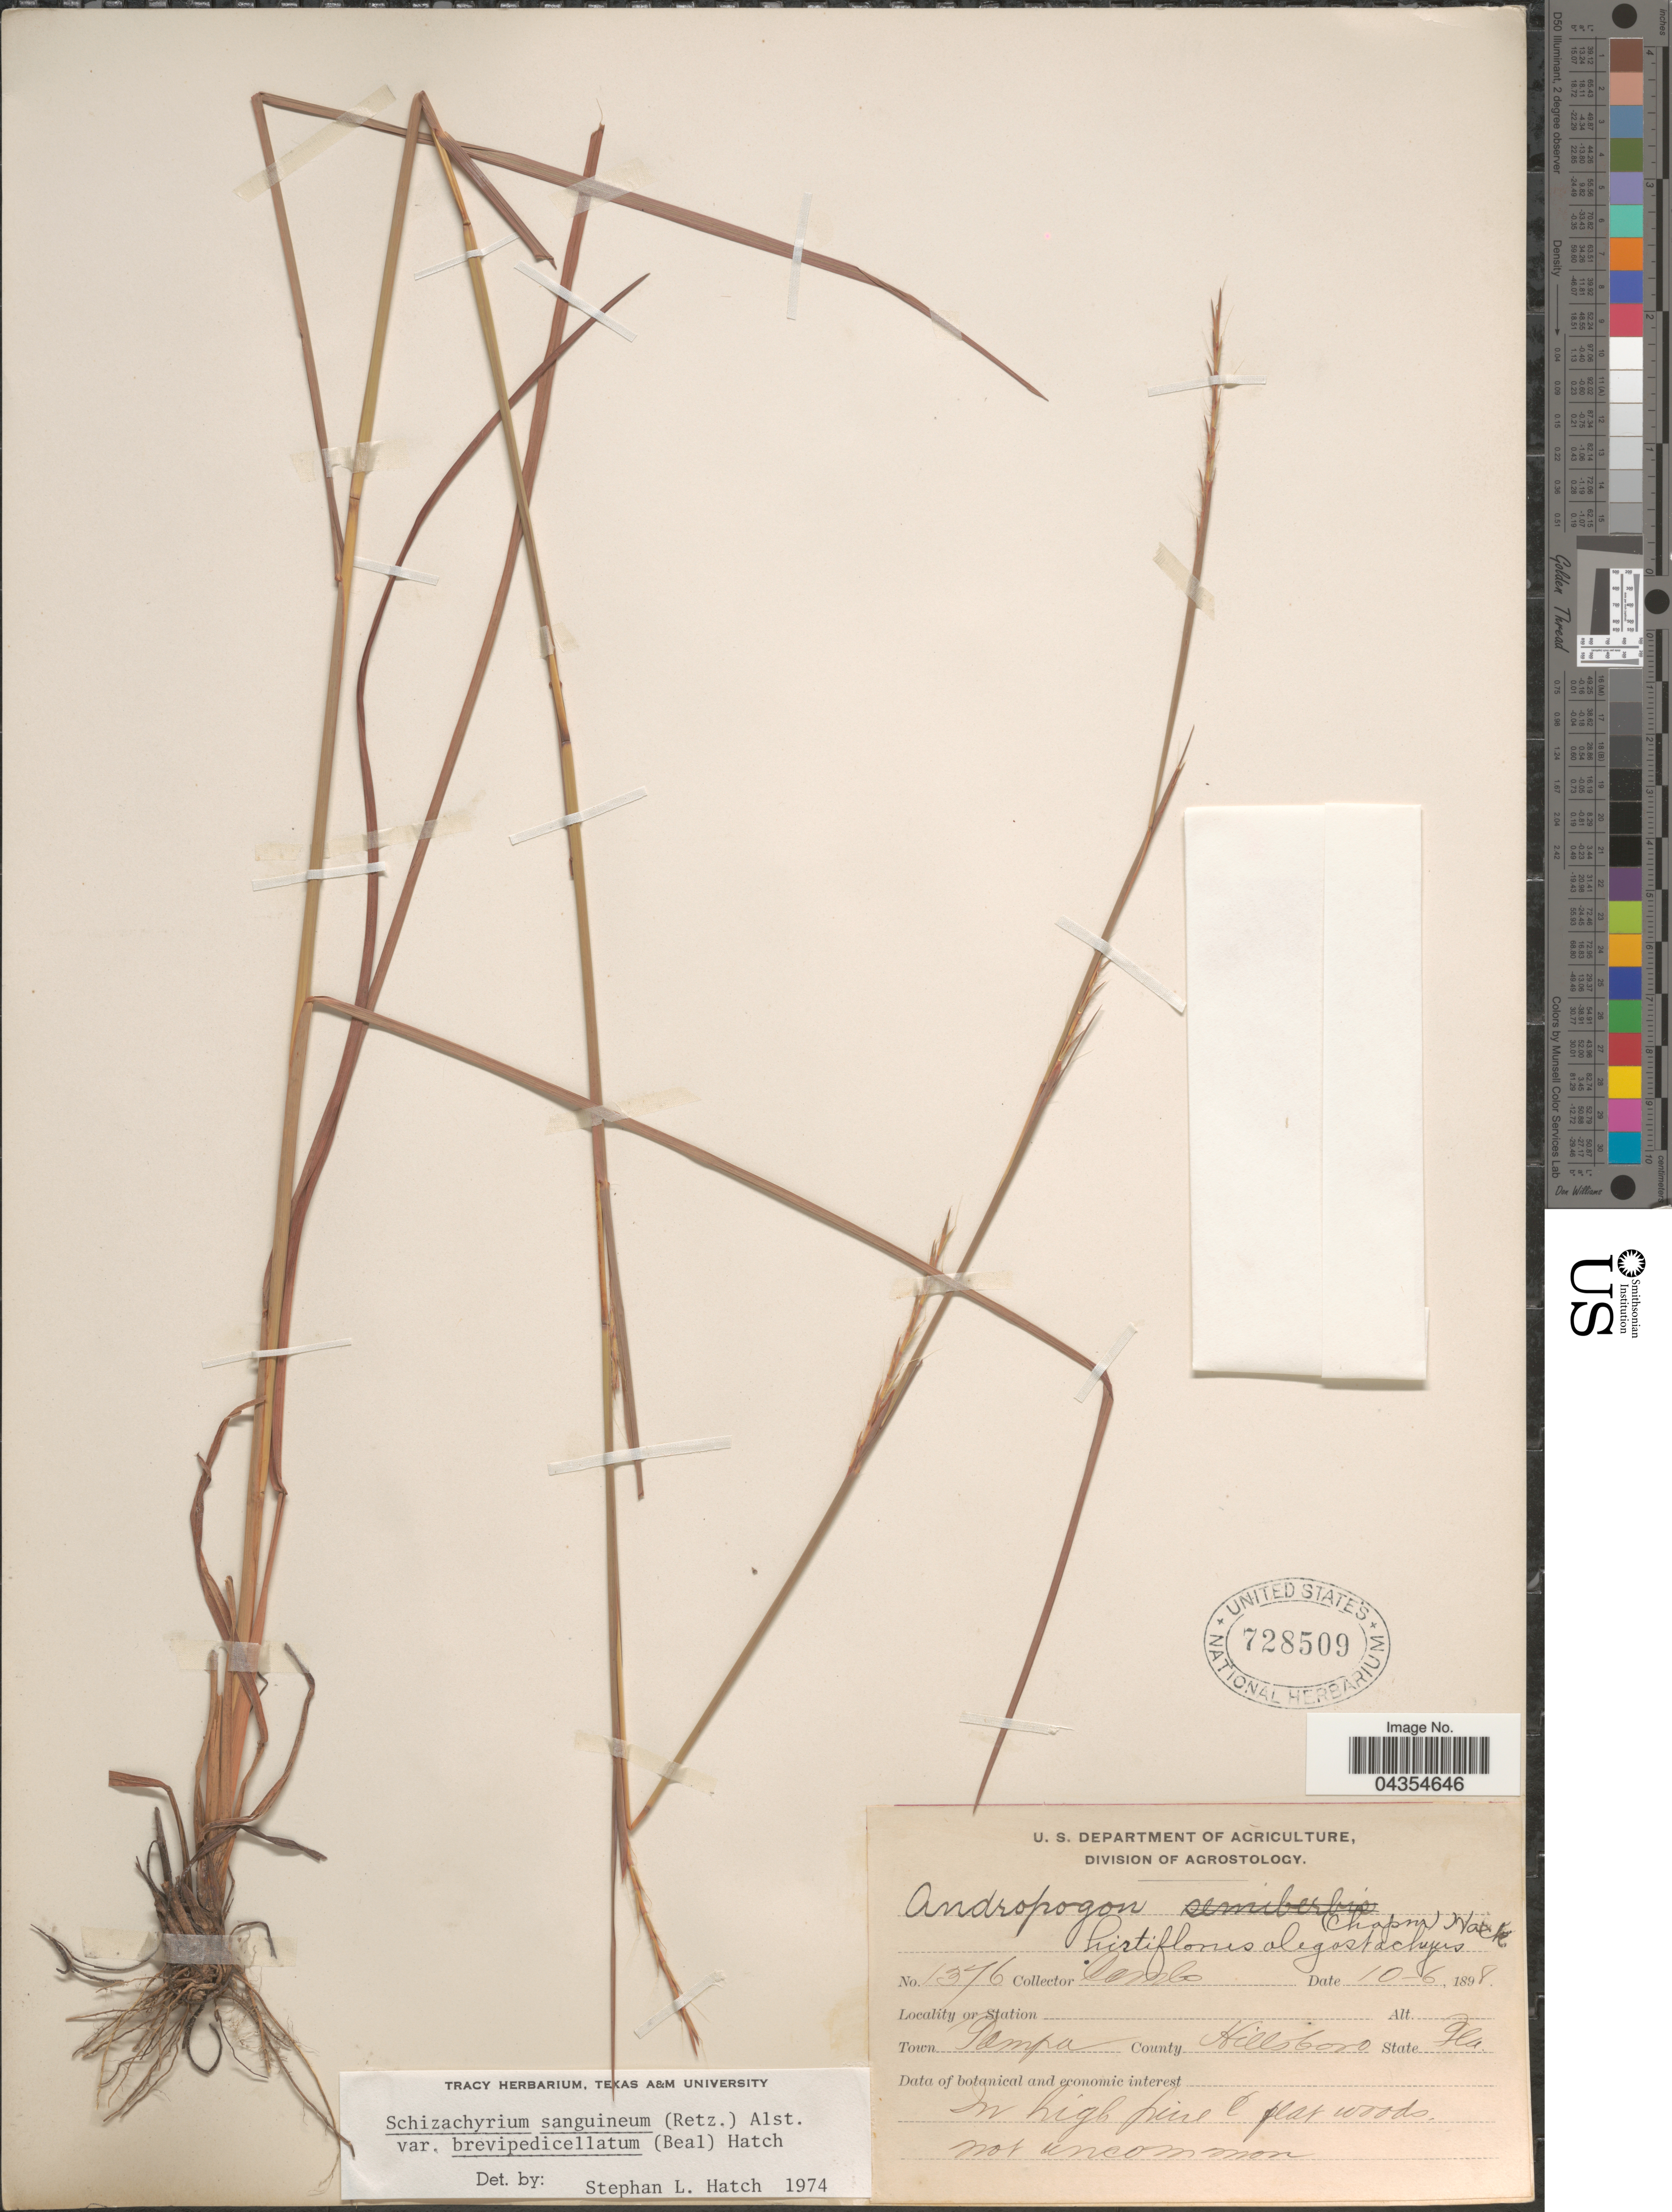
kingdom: Plantae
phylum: Tracheophyta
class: Liliopsida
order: Poales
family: Poaceae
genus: Schizachyrium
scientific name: Schizachyrium sanguineum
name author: (Retz.) Alston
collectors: -. Combs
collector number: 1376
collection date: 1898-10-06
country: United States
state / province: Florida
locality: Town Tampa. County Killsboro.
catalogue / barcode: US 728509